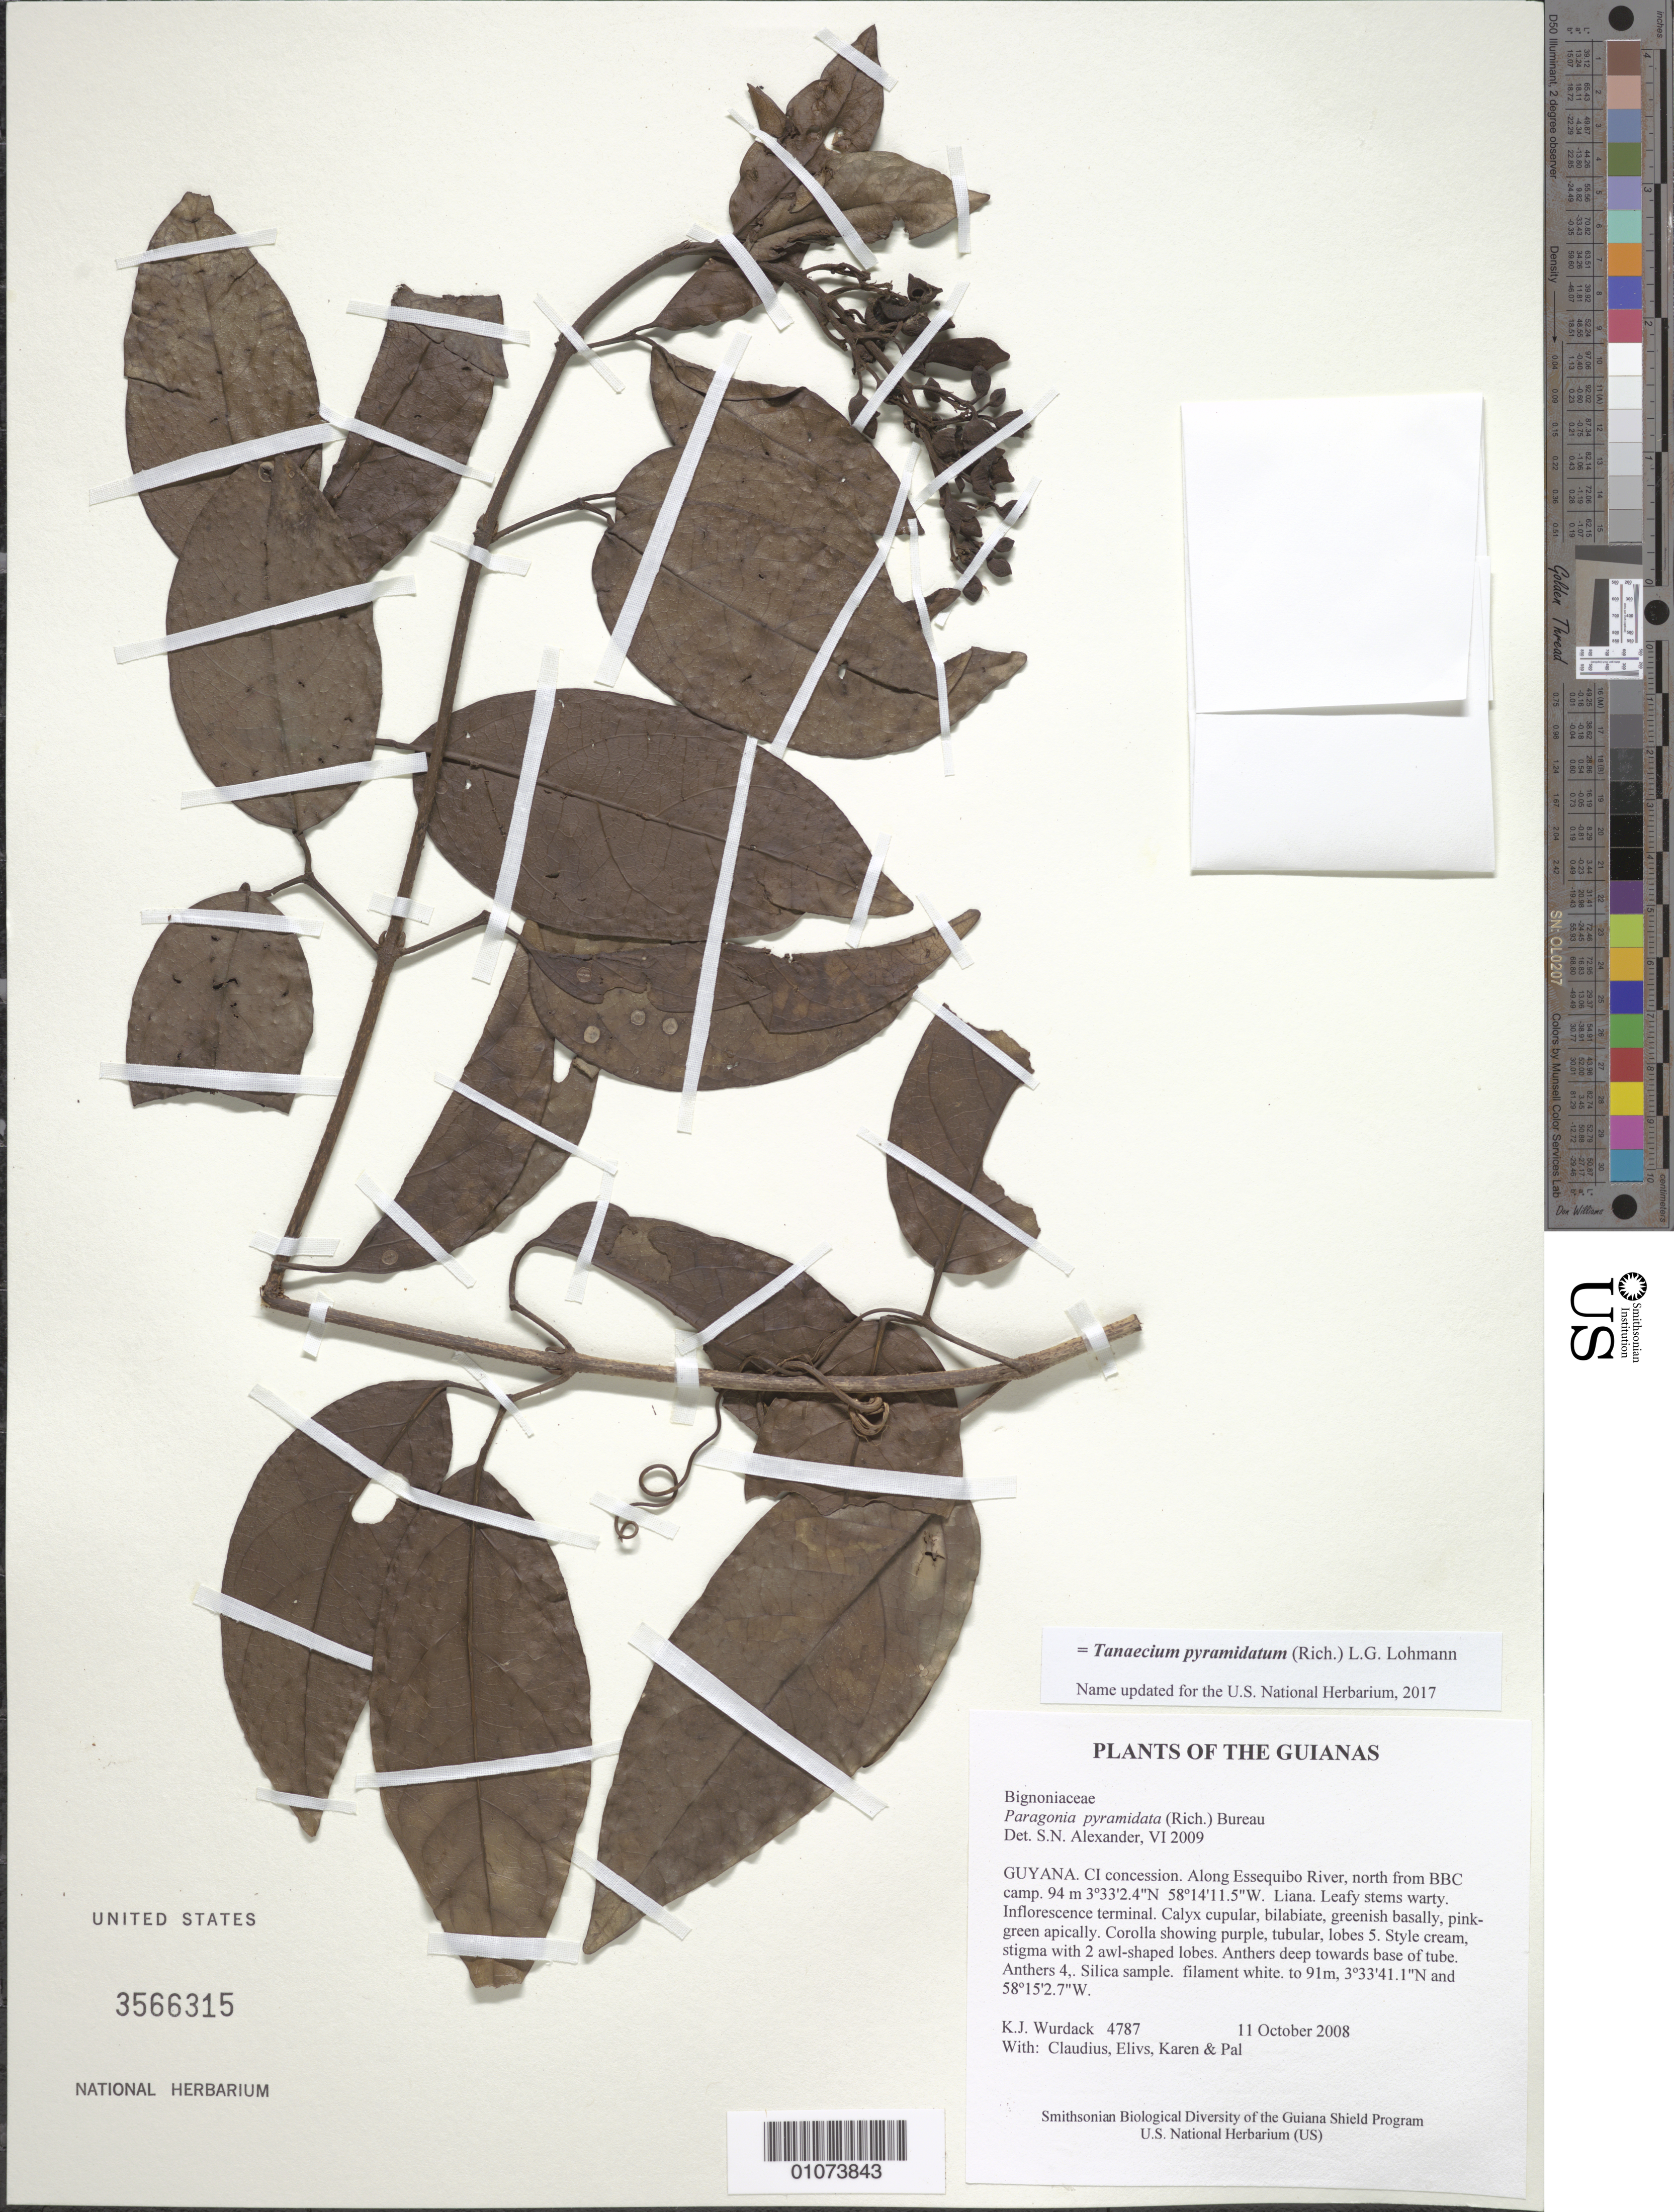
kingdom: Plantae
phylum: Tracheophyta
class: Magnoliopsida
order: Lamiales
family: Bignoniaceae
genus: Tanaecium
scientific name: Tanaecium pyramidatum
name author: (Rich.) L.G. Lohmann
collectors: K. Wurdack, C. Perry, E. Joseph, K. M. Redden & P. Ragnauth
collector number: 4787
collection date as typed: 11 October 2008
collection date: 2008-10-11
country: Guyana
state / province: U. Takutu-U. Essequibo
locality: CI concession. Along Essequibo River, north from BBC camp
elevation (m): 94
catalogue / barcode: US 3566315